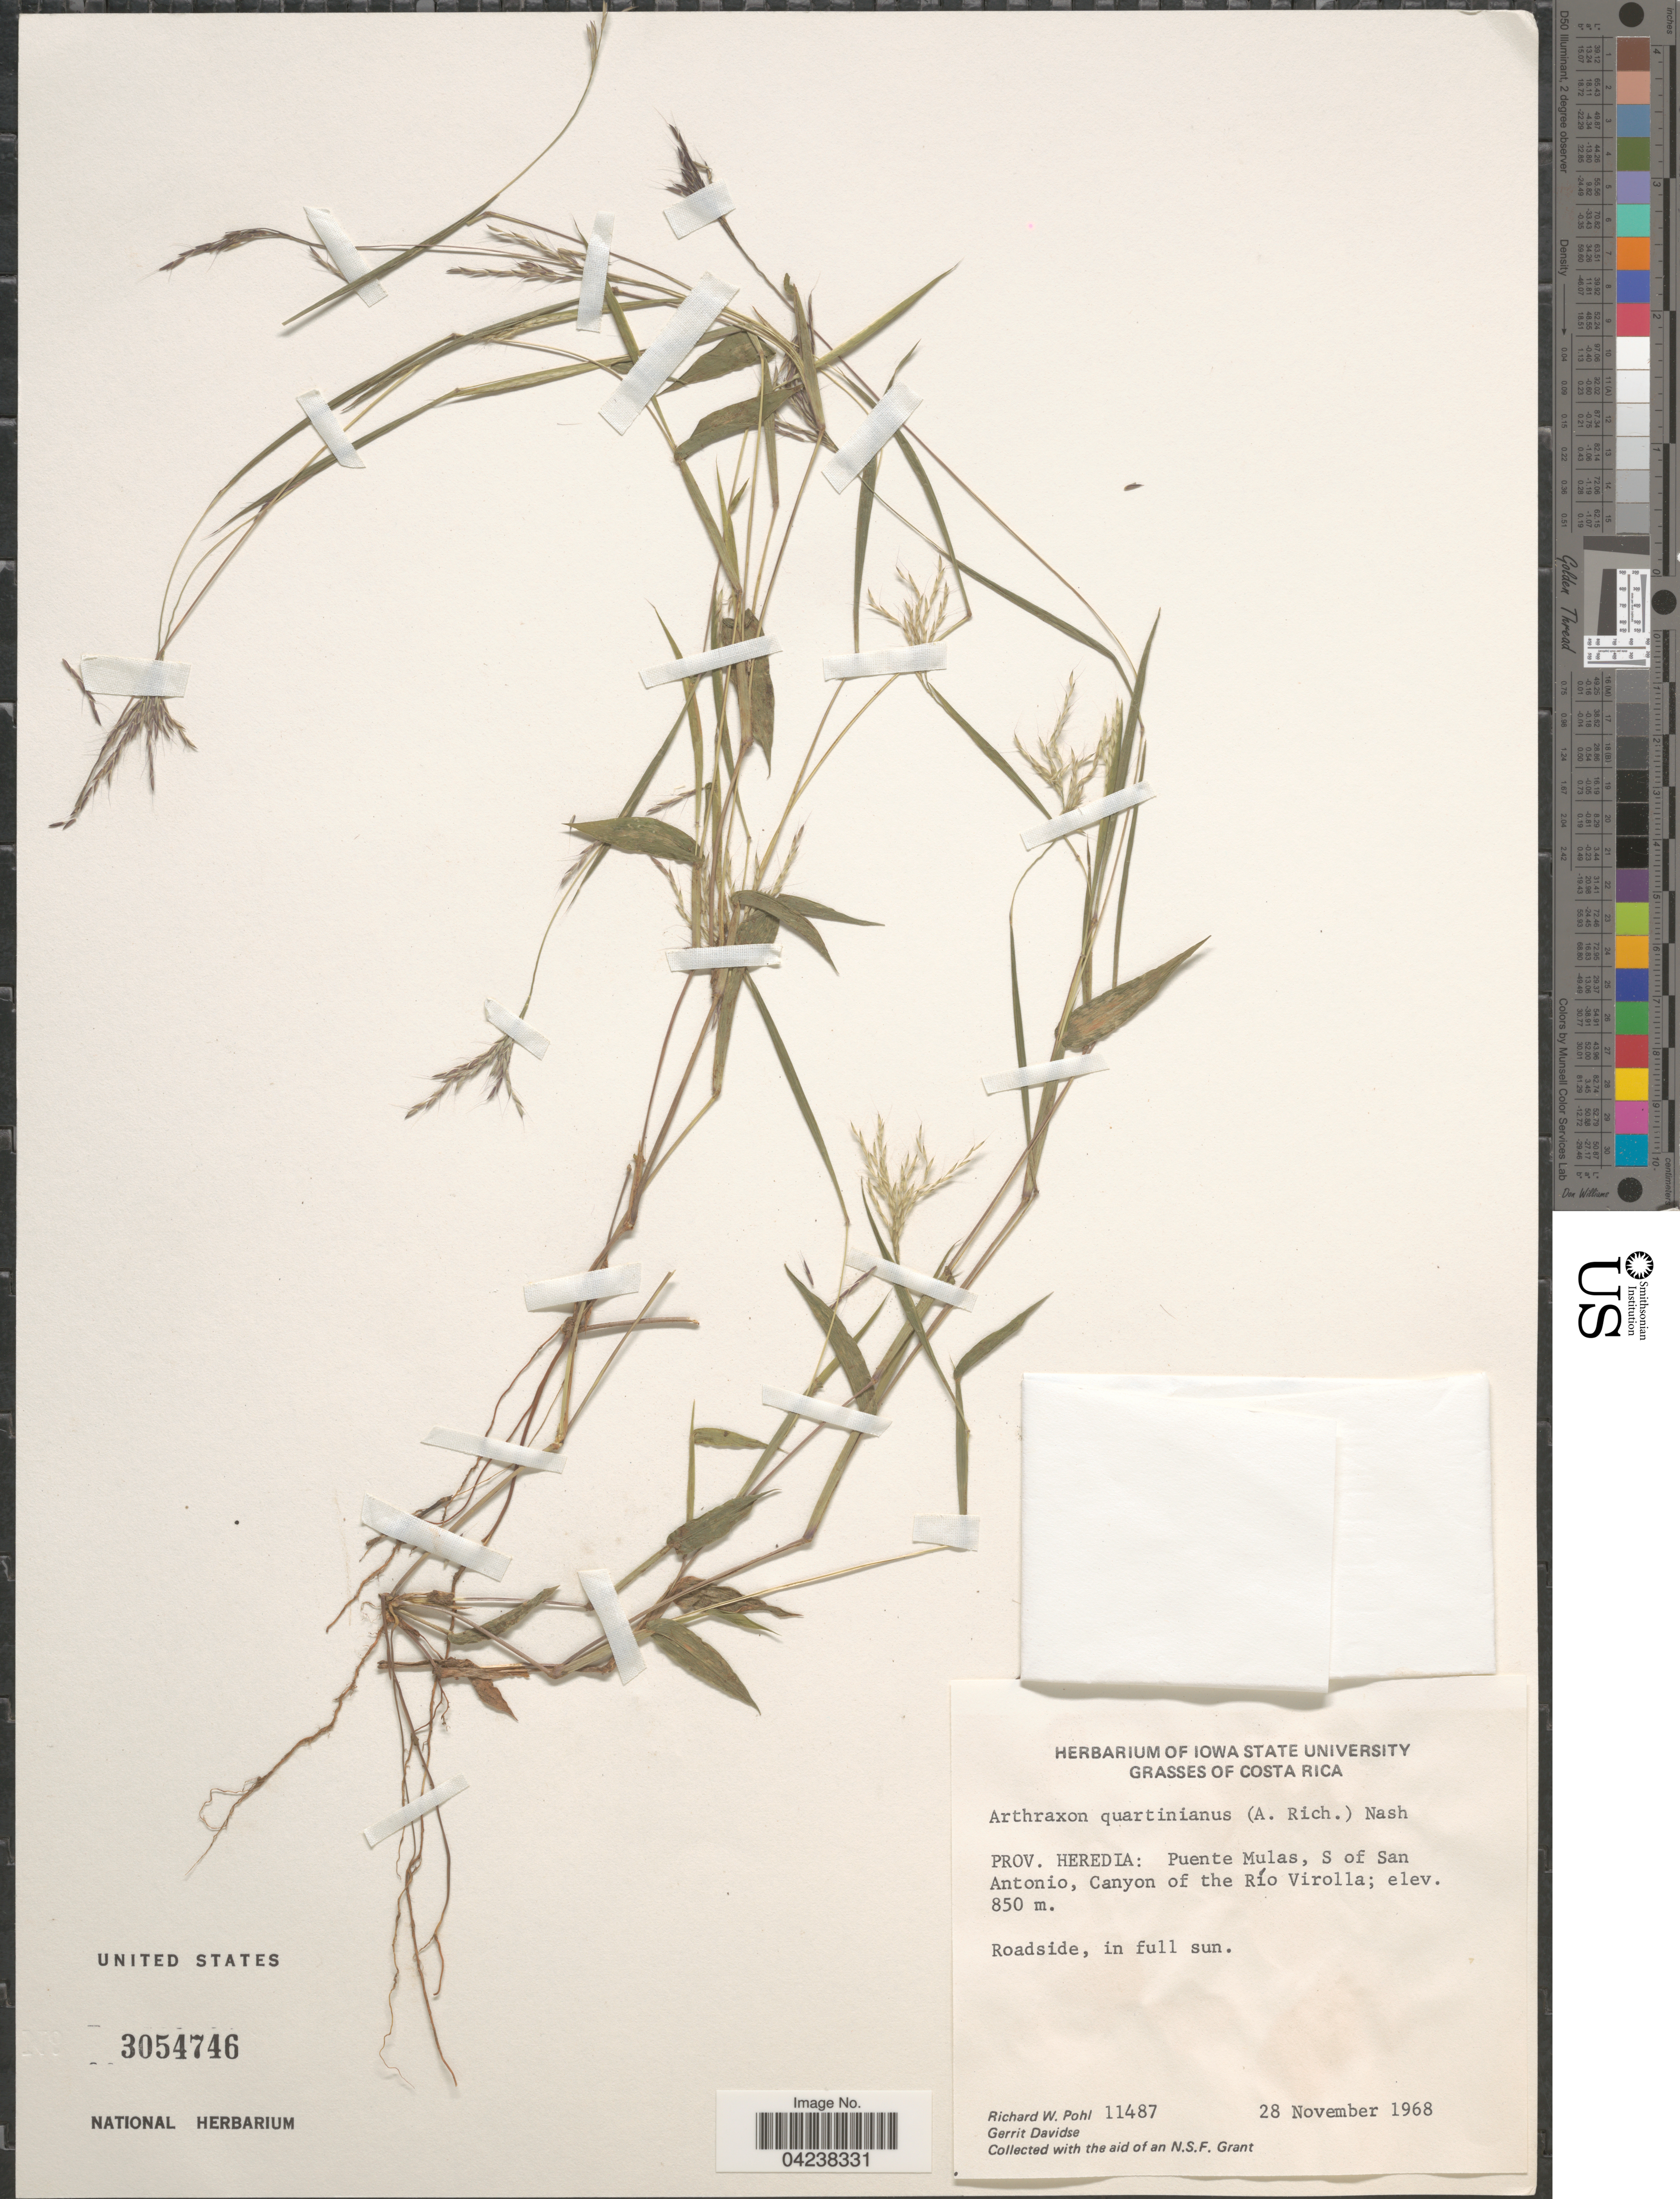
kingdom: Plantae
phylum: Tracheophyta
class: Liliopsida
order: Poales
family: Poaceae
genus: Arthraxon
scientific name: Arthraxon hispidus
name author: (Thunb.) Makino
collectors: R. W. Pohl & G. Davidse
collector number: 11487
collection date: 1968-11-28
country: Costa Rica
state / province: Heredia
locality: Puente Mulas, S of San Antonio, Canyon of the Río Virolla.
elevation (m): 850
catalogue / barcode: US 3054746